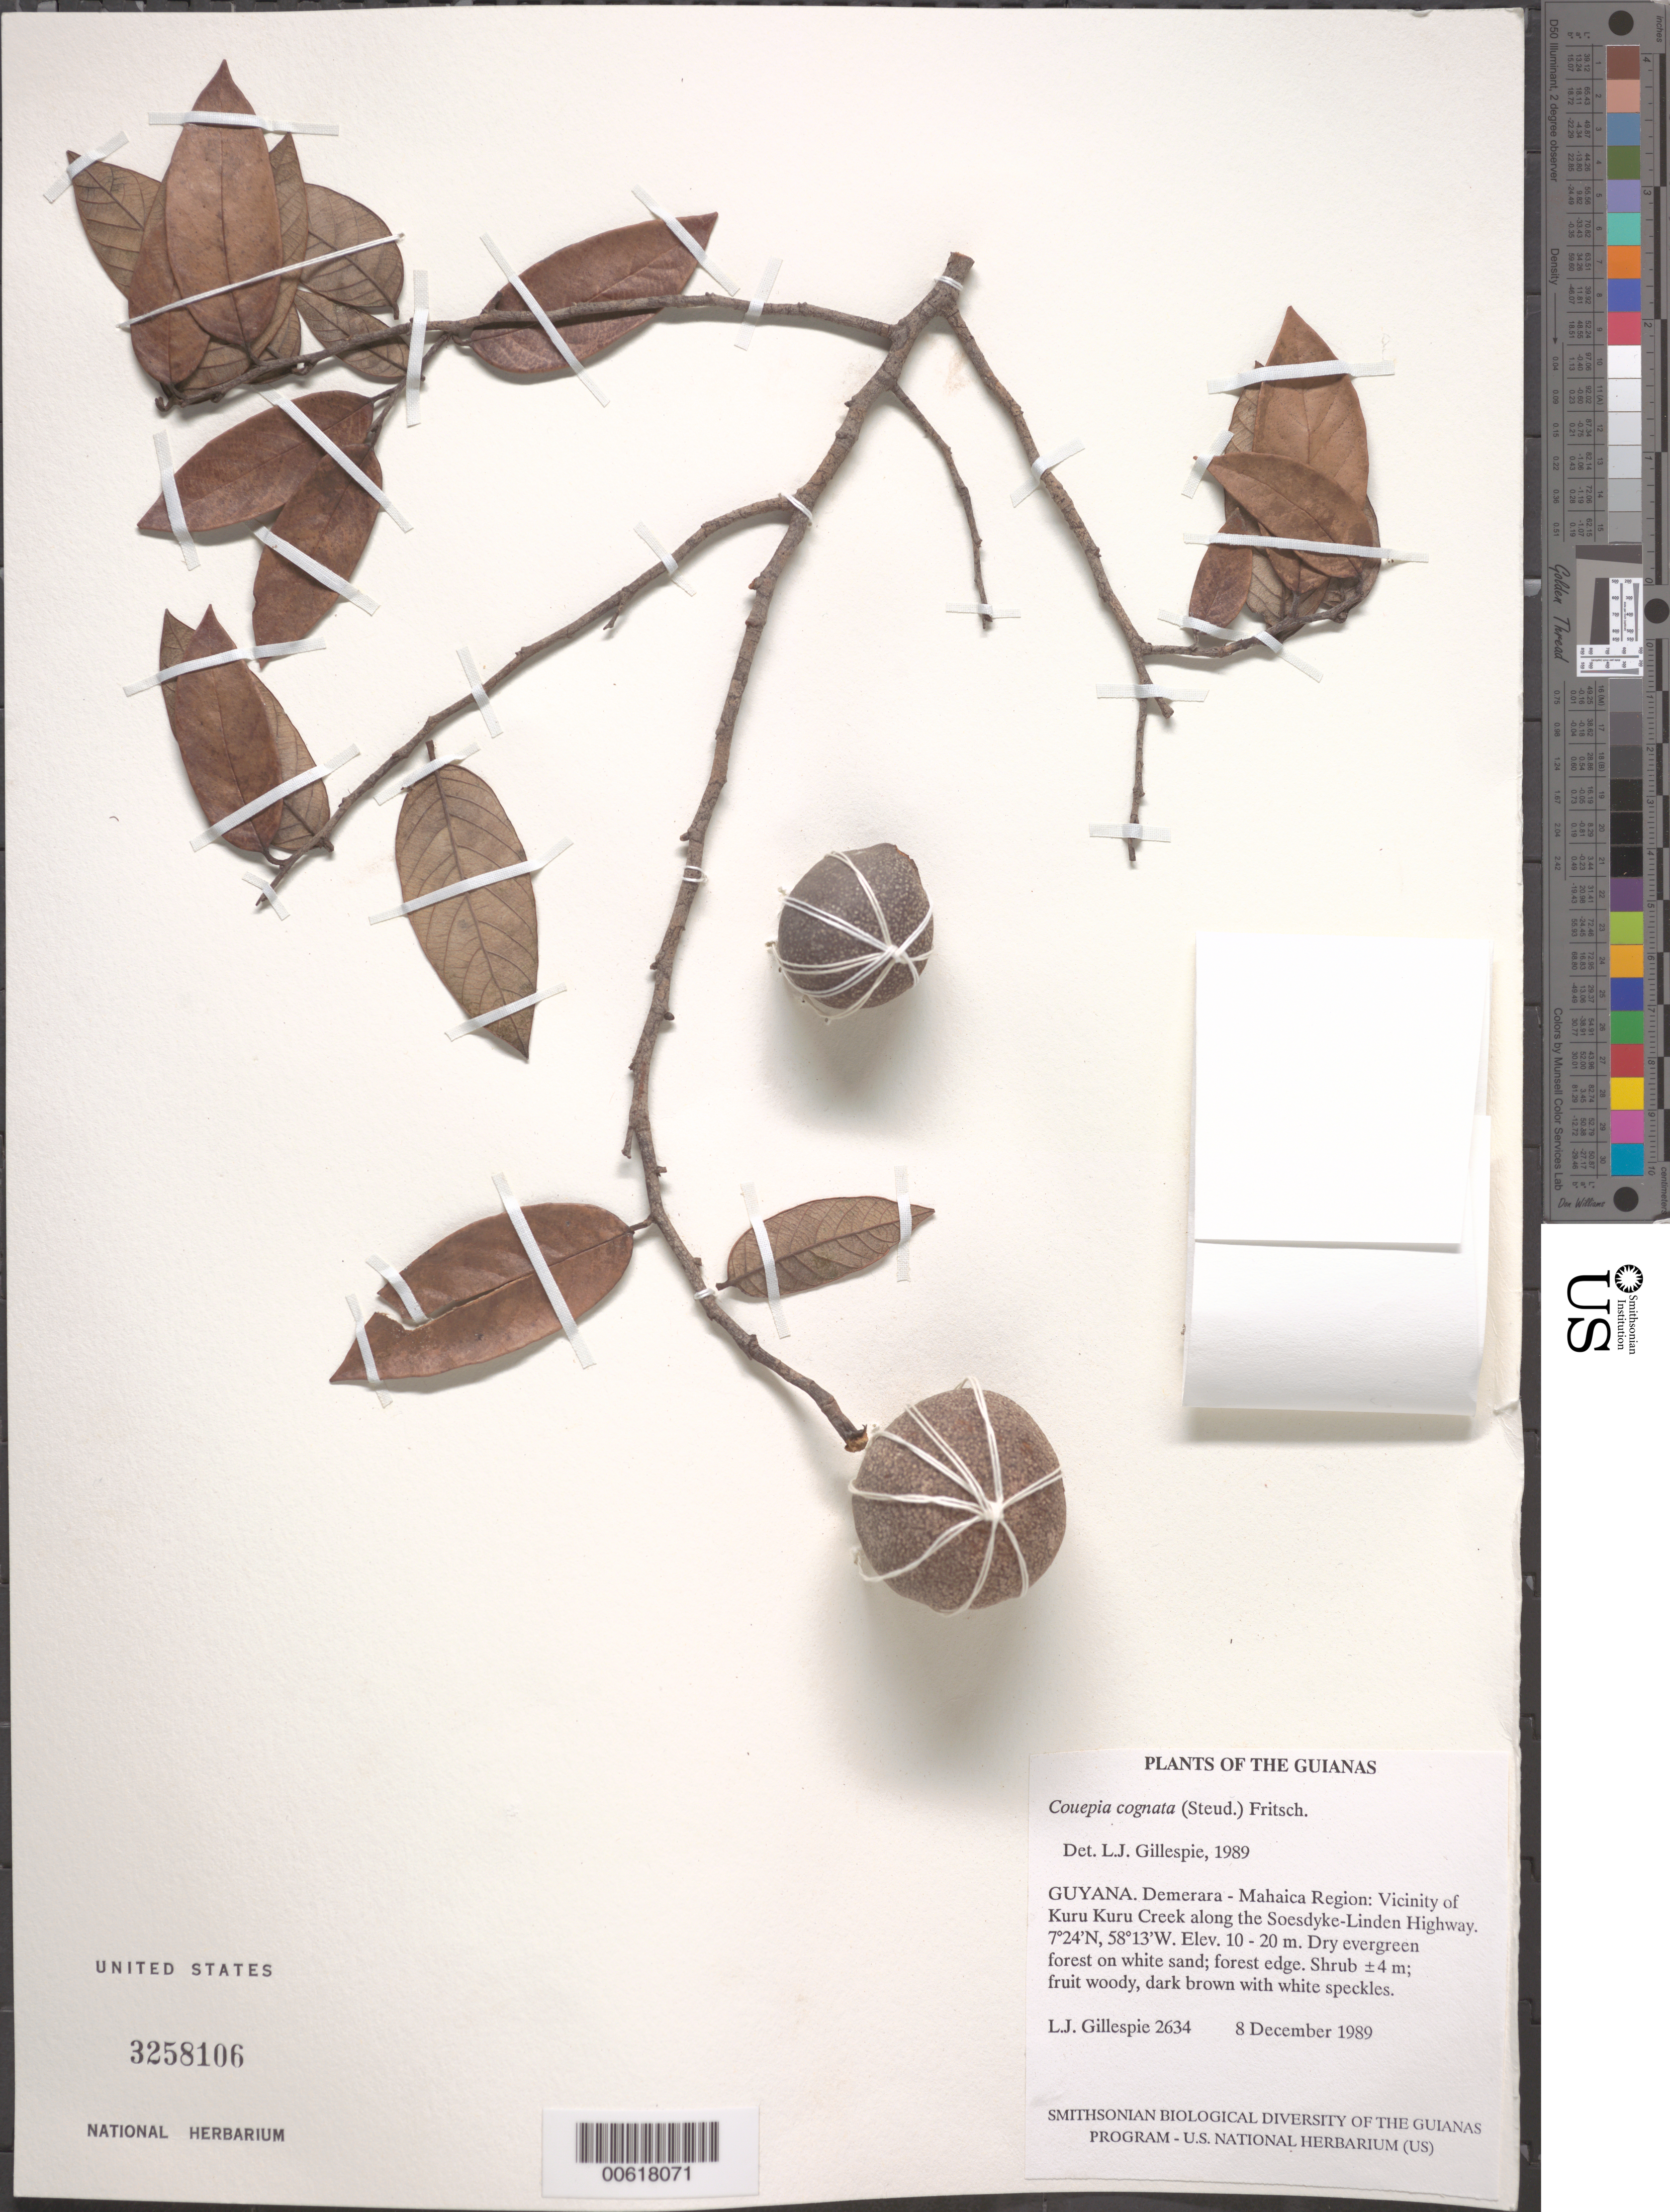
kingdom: Plantae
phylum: Tracheophyta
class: Magnoliopsida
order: Malpighiales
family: Chrysobalanaceae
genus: Gaulettia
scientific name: Gaulettia cognata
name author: (Steud.) Sothers & Prance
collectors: L. J. Gillespie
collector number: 2634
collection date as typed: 8 December 1989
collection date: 1989-12-08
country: Guyana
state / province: Demerara-Mahaica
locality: Vicinity of Kuru Kuru Creek along the Soesdyke-Linden Highway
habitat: Dry evergreen forest on white sand; forest edge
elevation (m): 10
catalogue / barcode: US 3258106